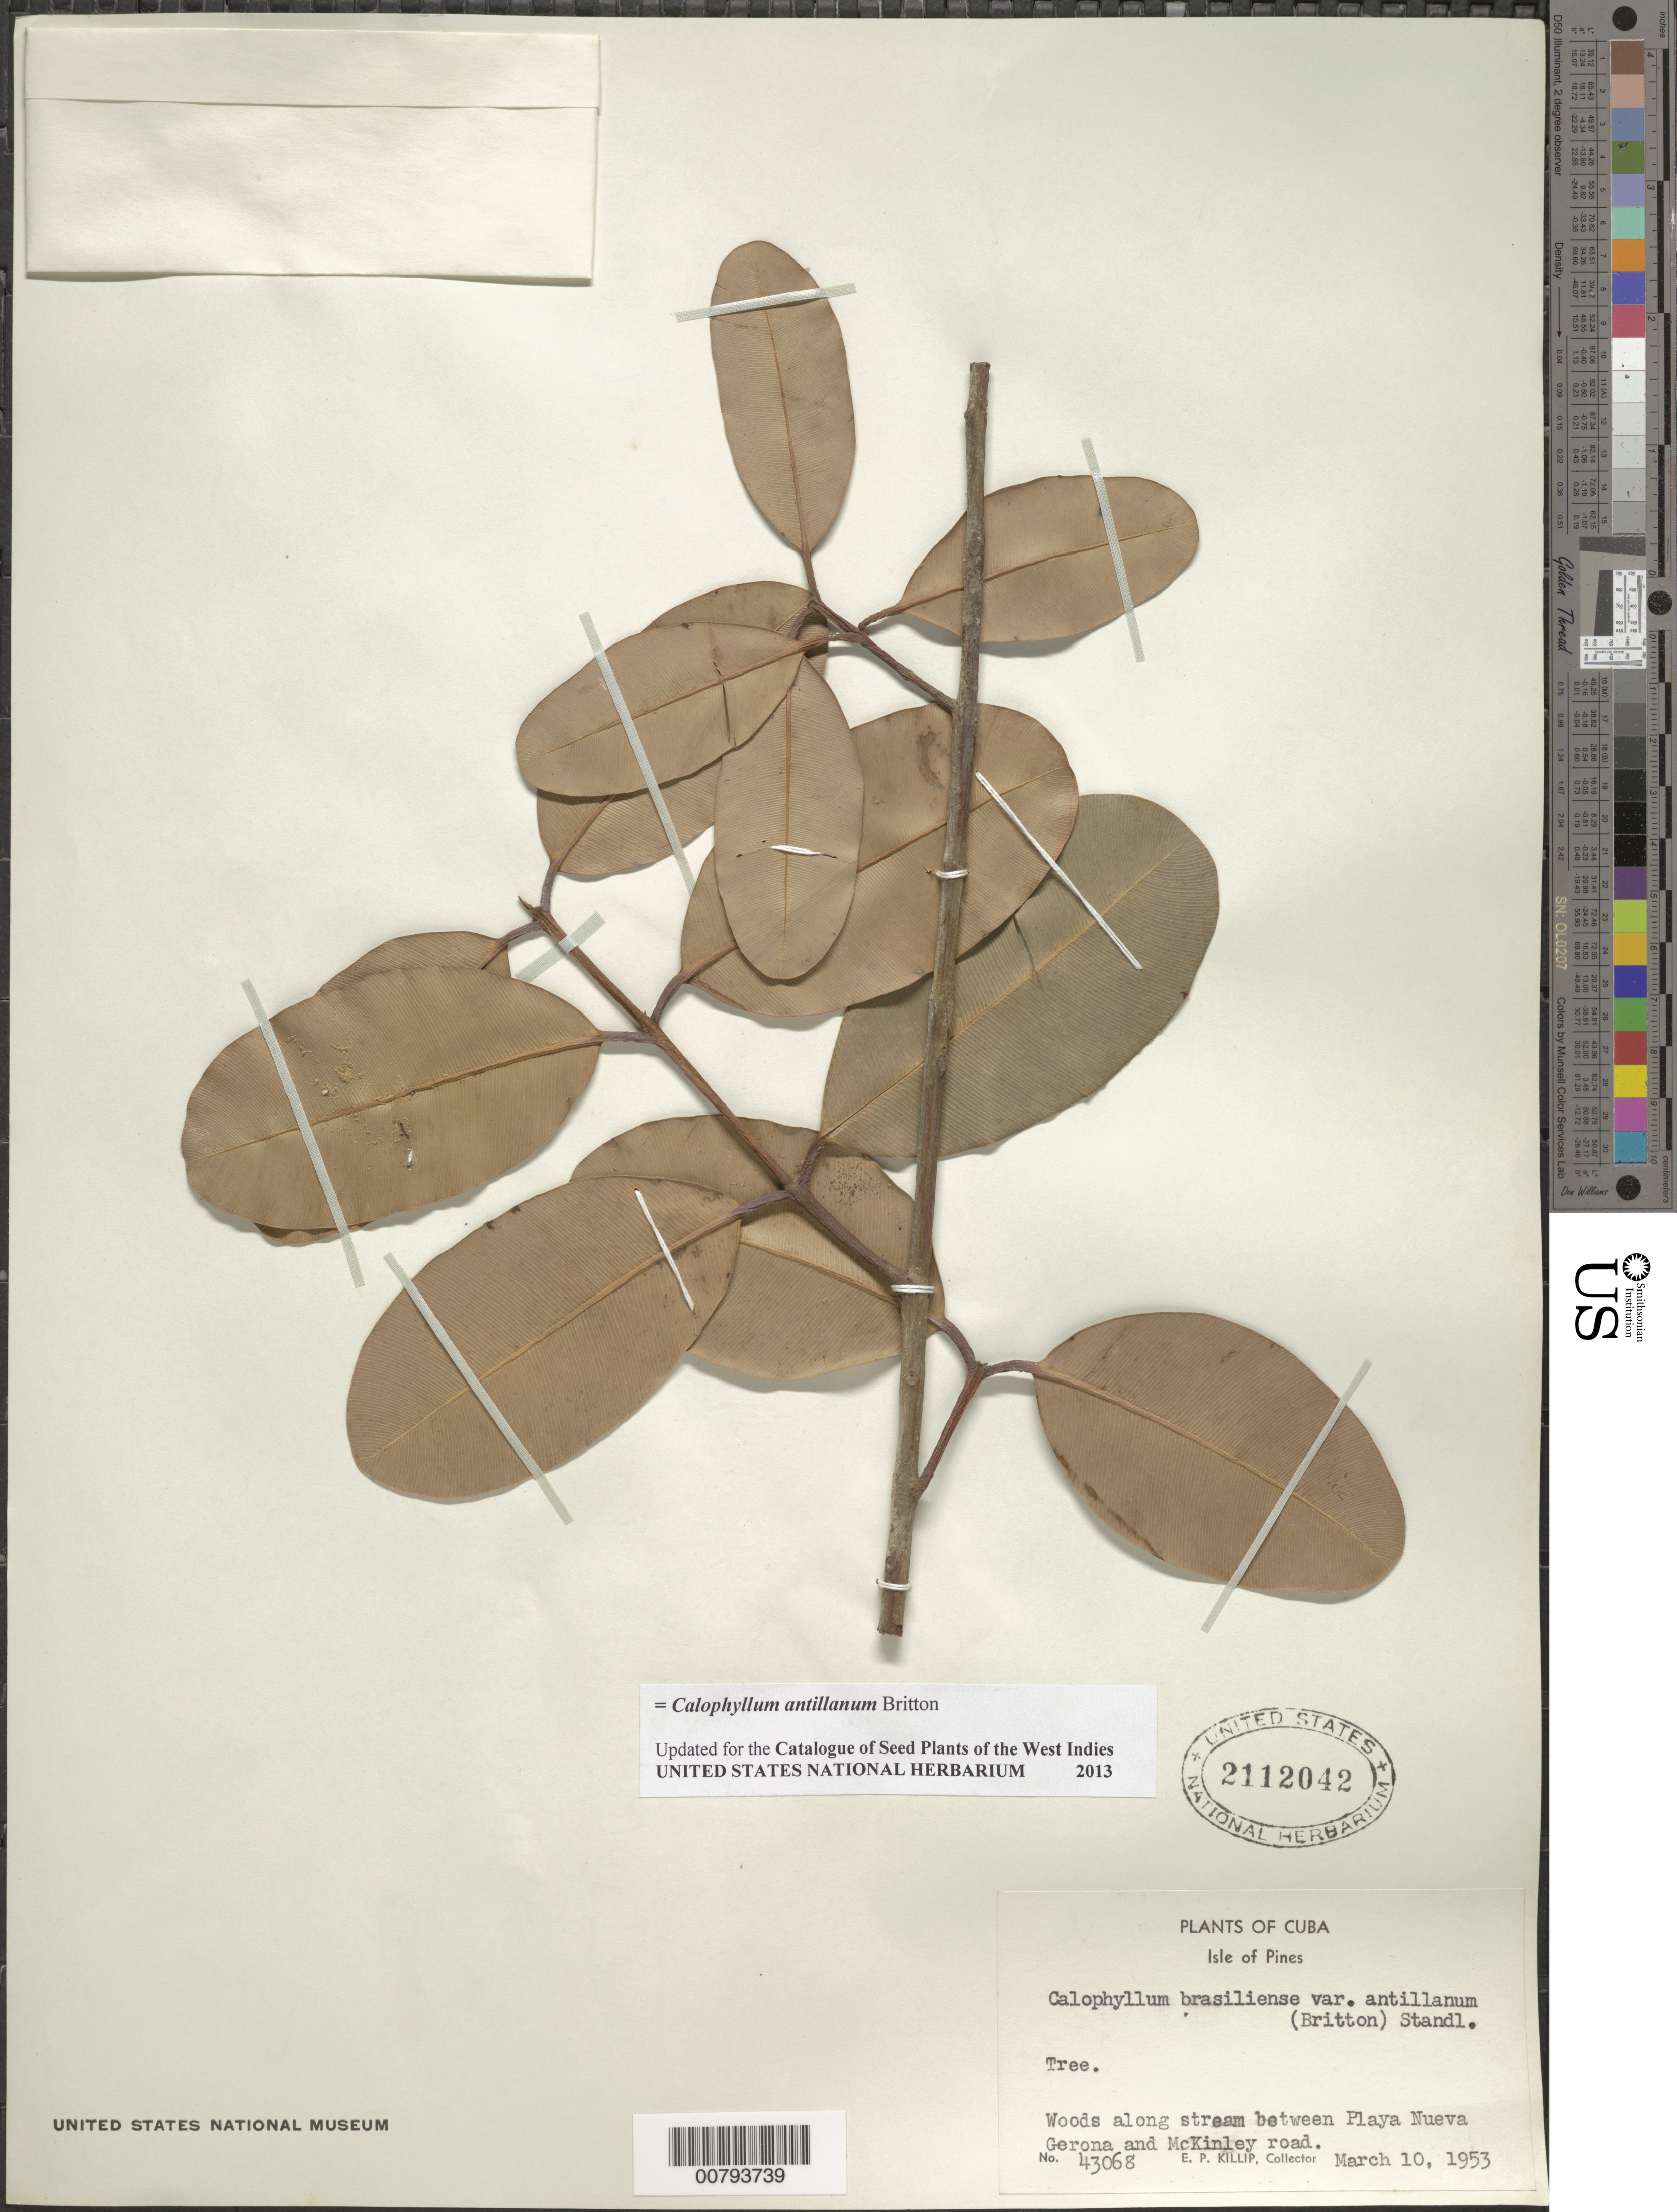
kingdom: Plantae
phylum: Tracheophyta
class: Magnoliopsida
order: Malpighiales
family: Calophyllaceae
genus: Calophyllum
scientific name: Calophyllum antillanum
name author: Britton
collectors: E. P. Killip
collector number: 43068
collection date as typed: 10 Mar 1953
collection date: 1953-03-10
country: Cuba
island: Isla de la Juventud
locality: Isle of Pines; stream between Playa Nueva Gerona and McKinley road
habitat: Woods along stream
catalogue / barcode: US 2112042